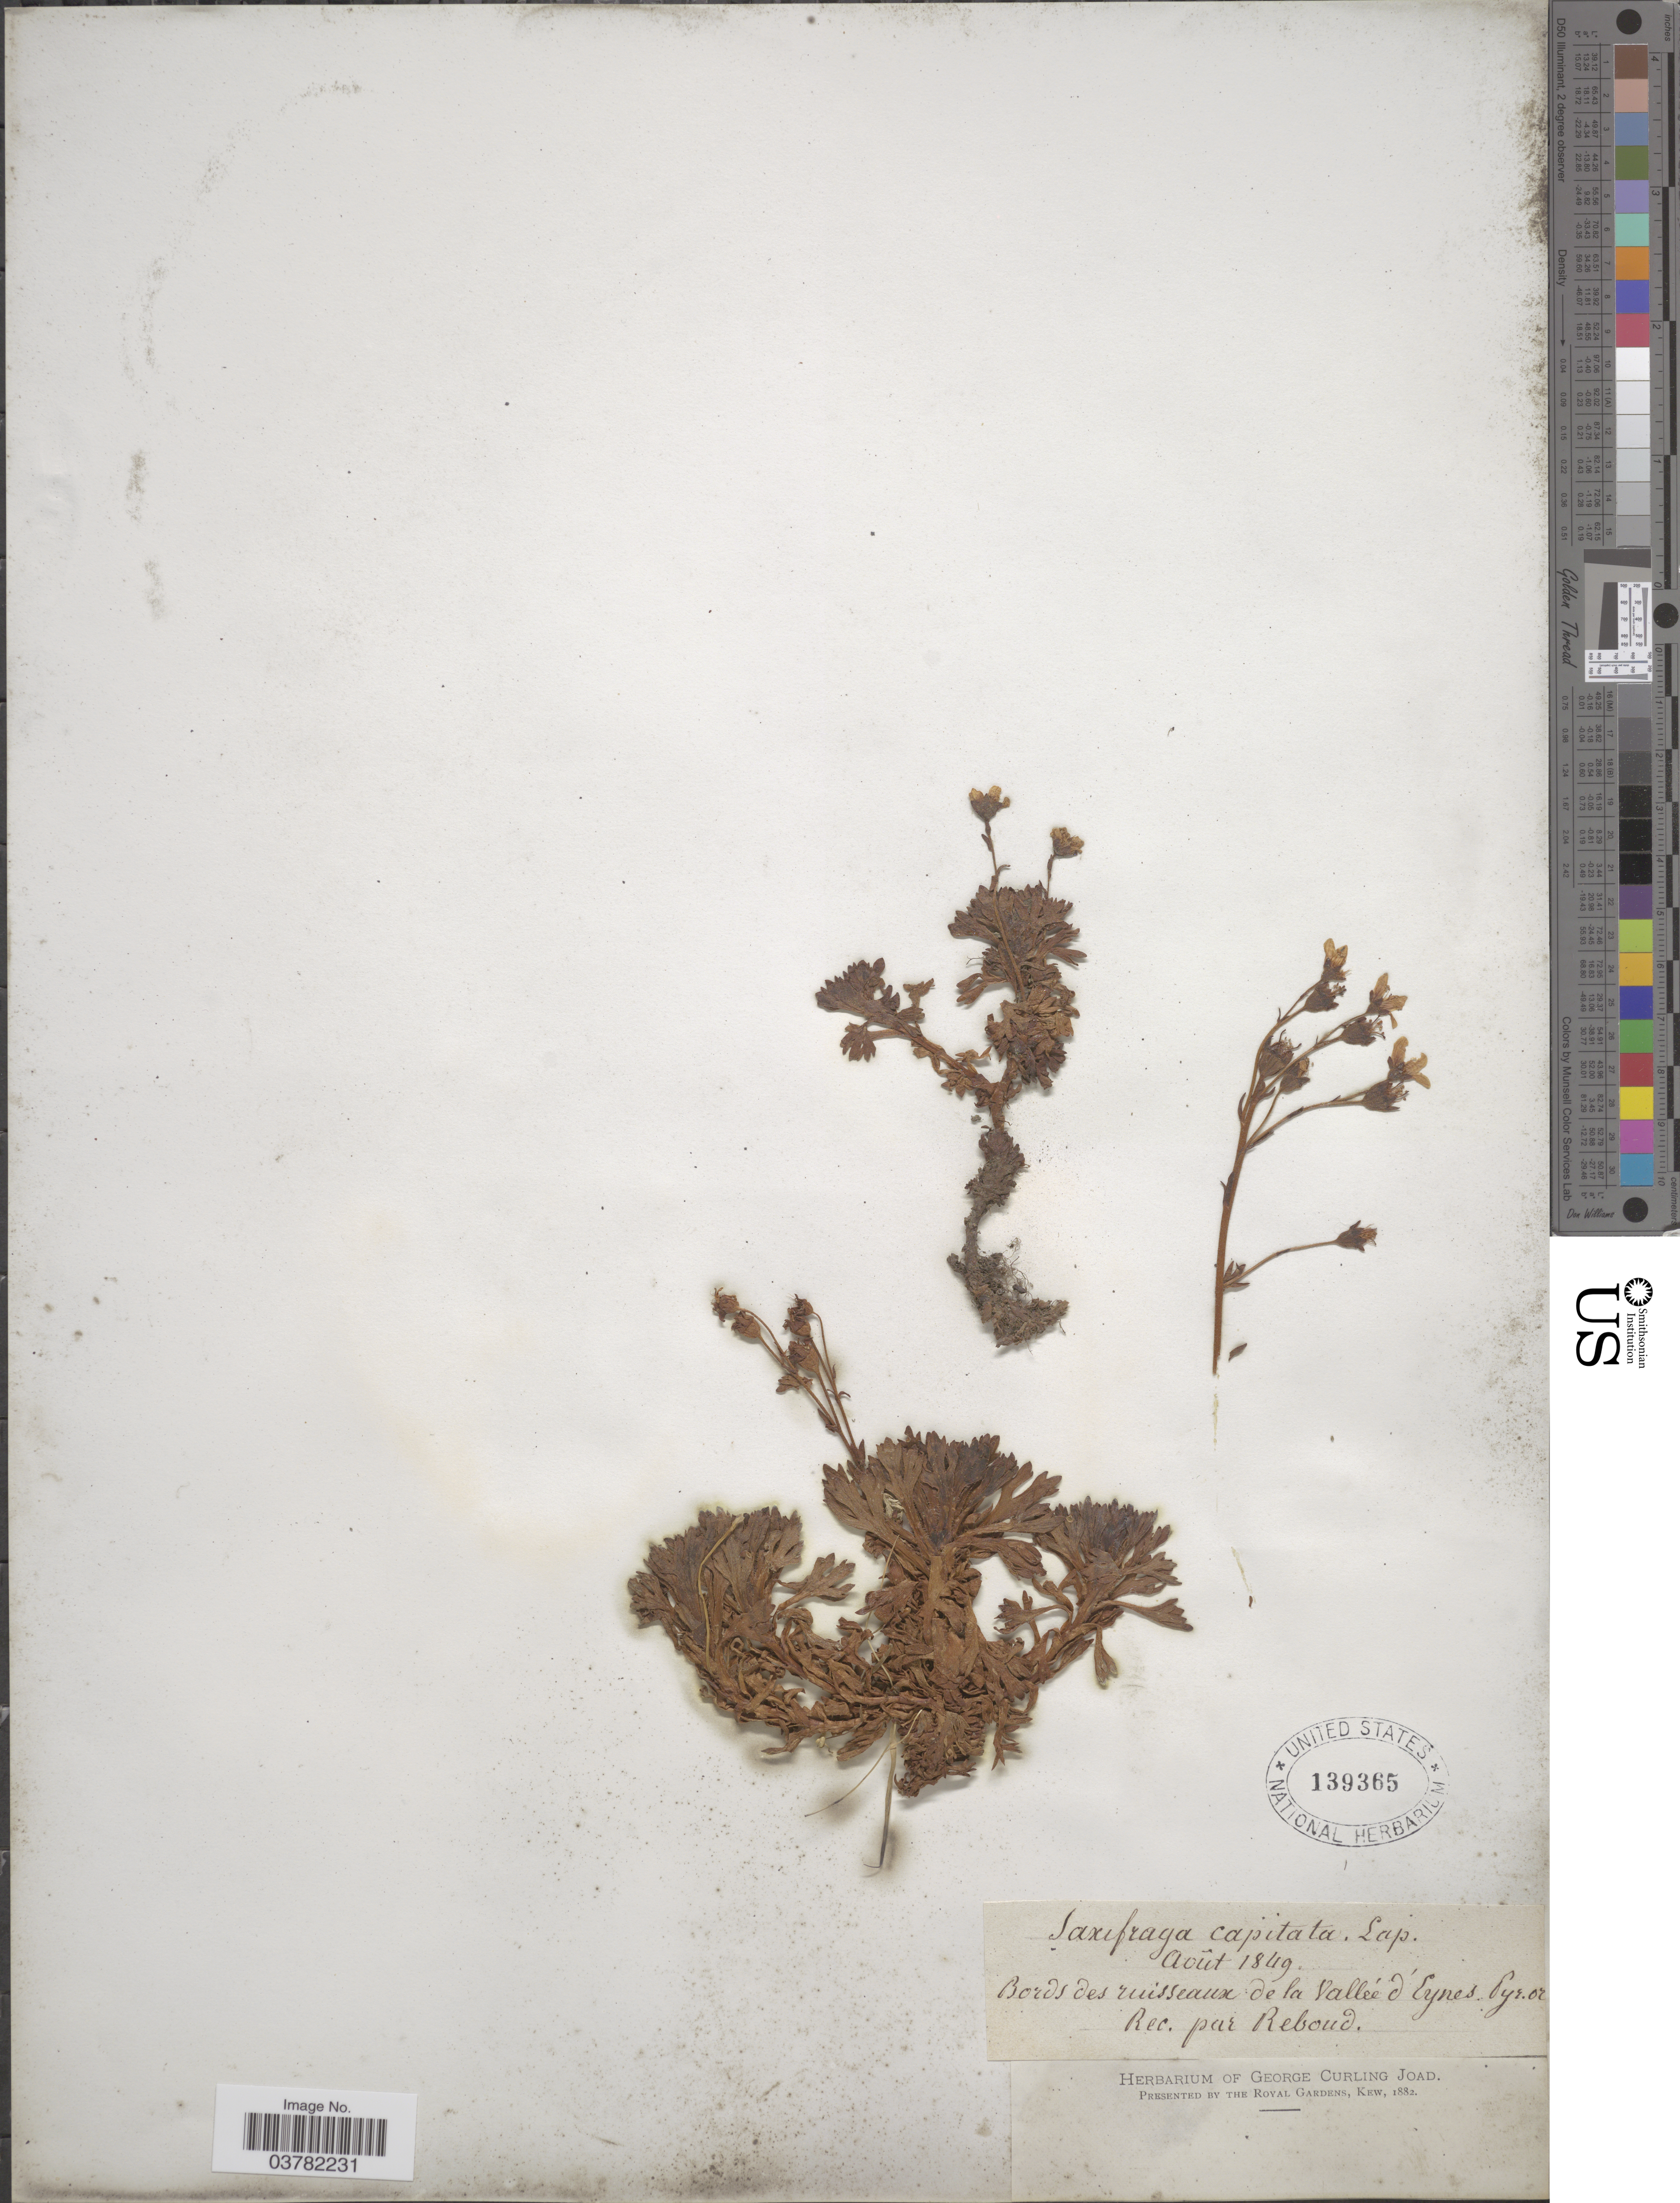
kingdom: Plantae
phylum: Tracheophyta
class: Magnoliopsida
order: Saxifragales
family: Saxifragaceae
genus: Saxifraga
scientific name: Saxifraga x capitata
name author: Lapeyr.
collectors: -. Reboud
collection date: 1849-08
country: France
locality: Bords des ruisseaux de la Vallée d'Eynes. Pyr. or.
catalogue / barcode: US 139365